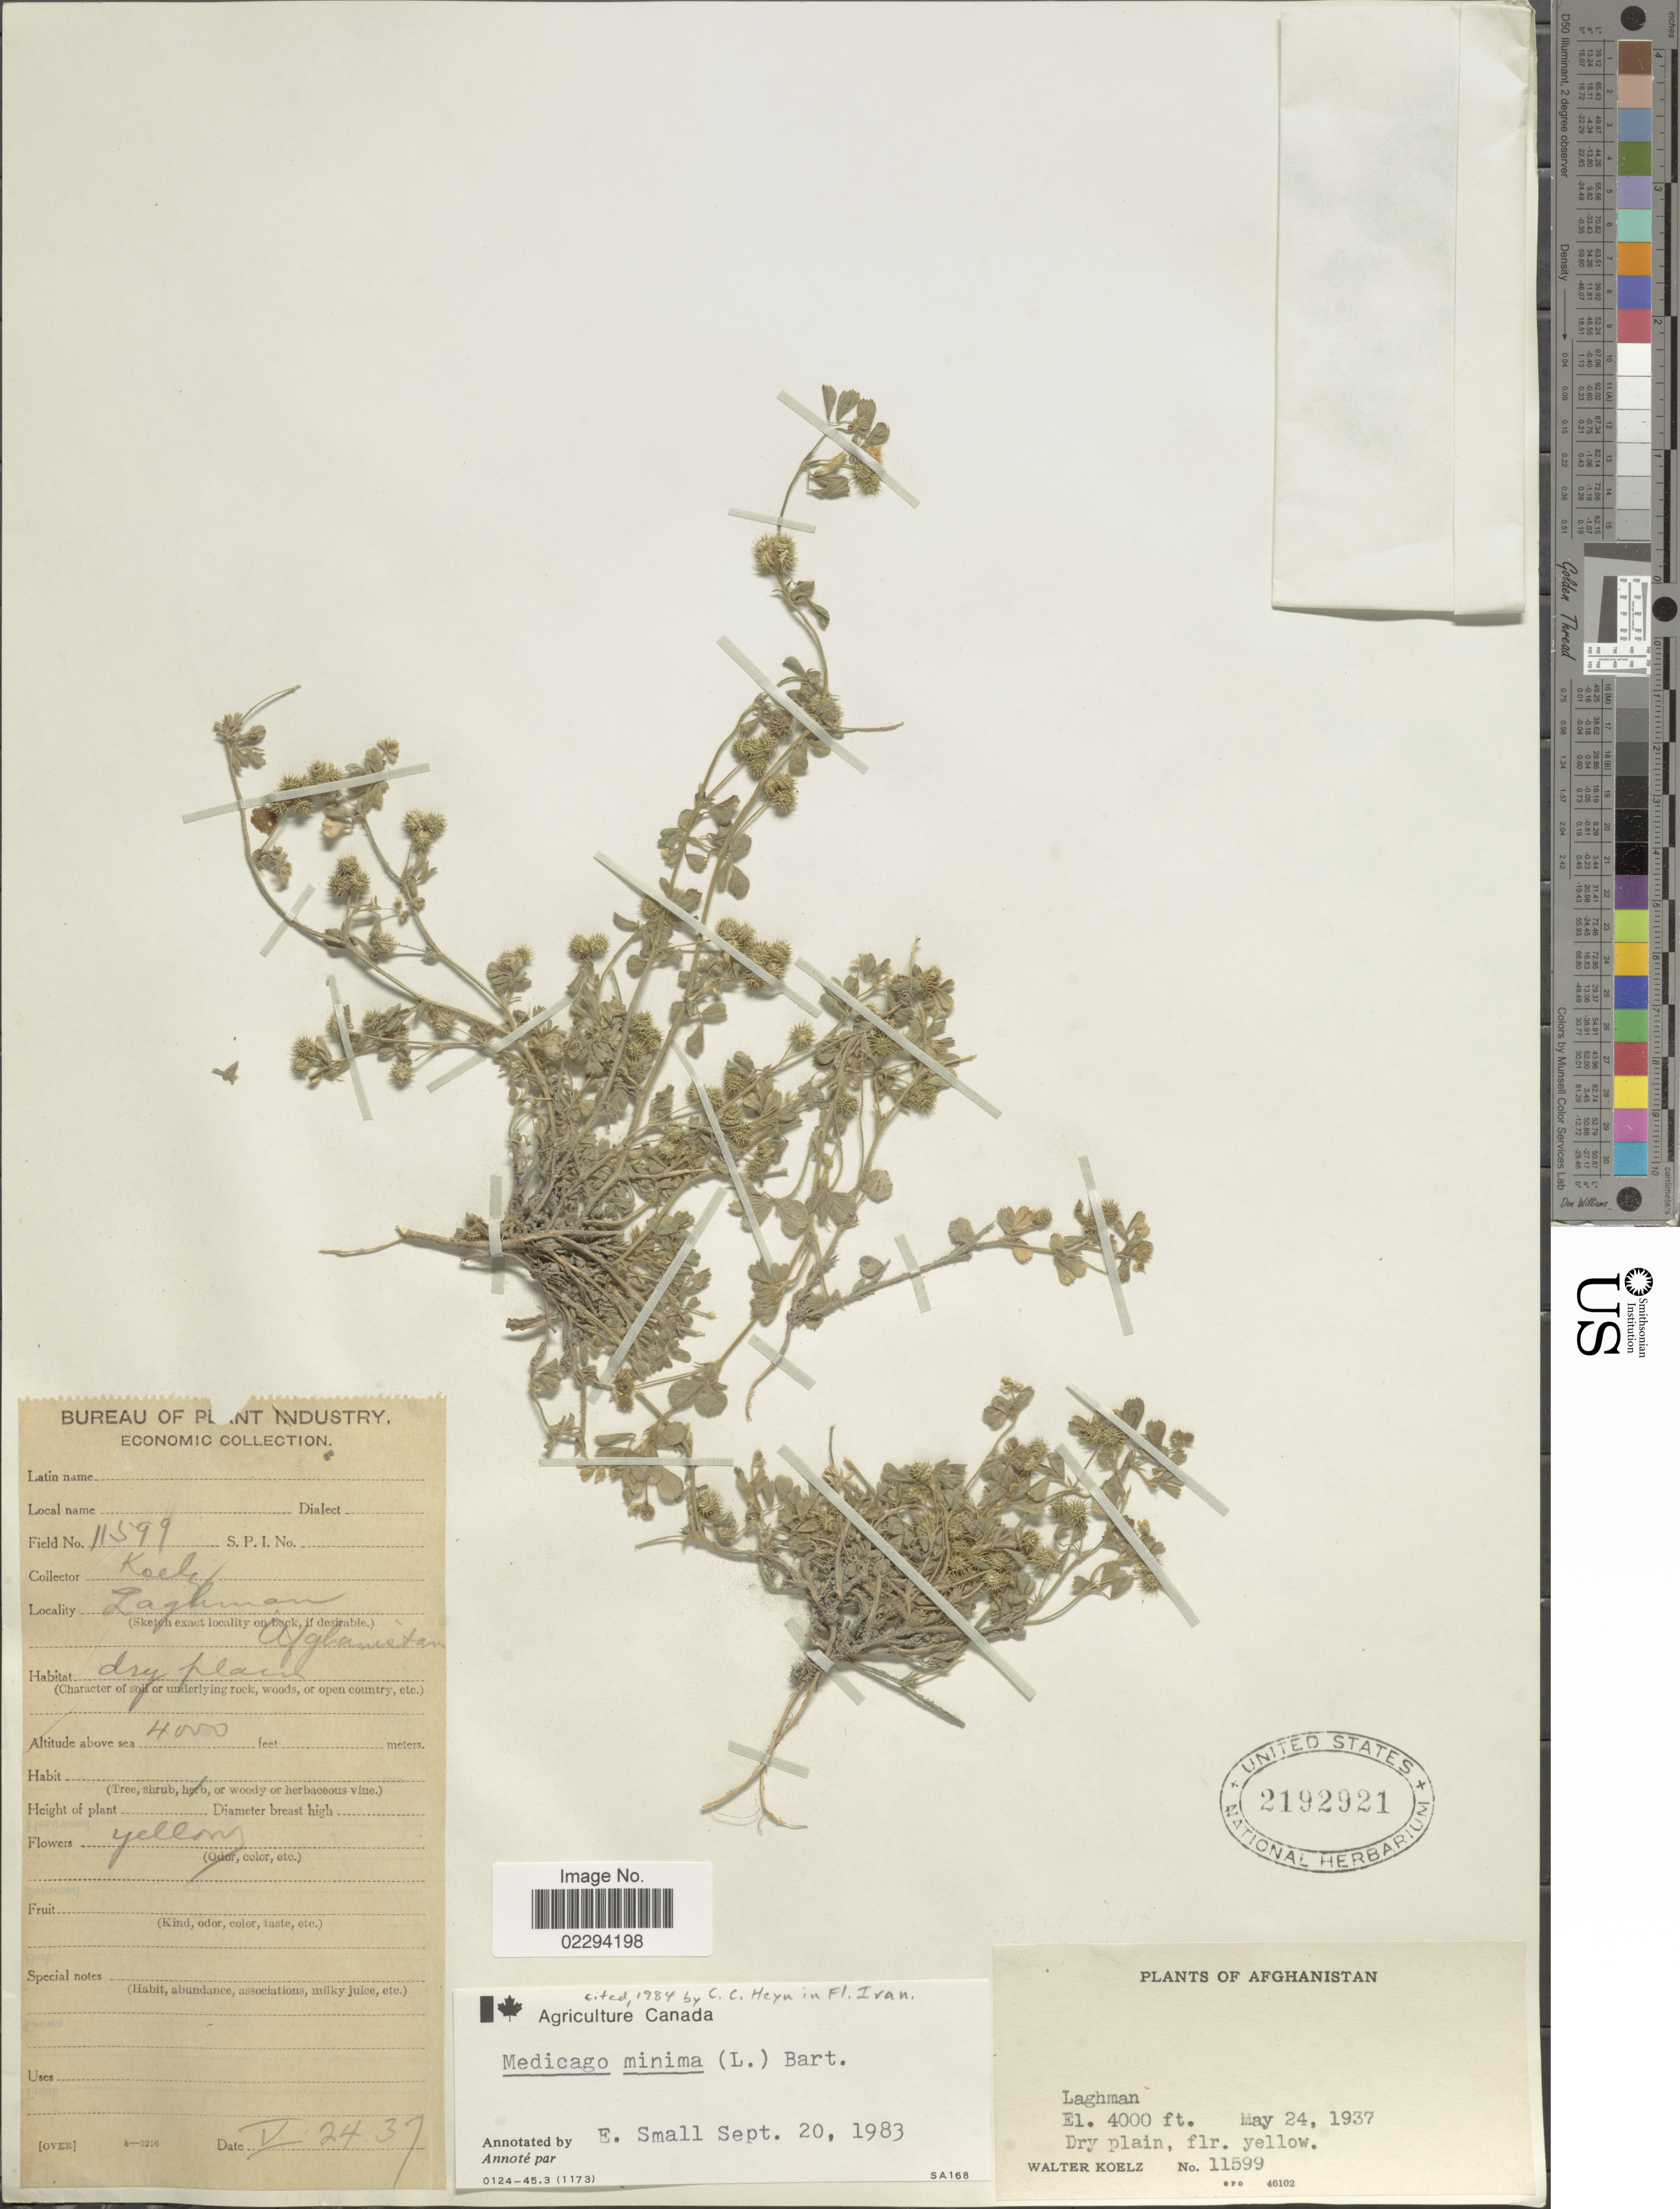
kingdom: Plantae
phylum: Tracheophyta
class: Magnoliopsida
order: Fabales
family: Fabaceae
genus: Medicago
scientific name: Medicago minima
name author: Lam.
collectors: W. N. Koelz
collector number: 11599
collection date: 1937-05-24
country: Afghanistan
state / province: Laghman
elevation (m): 1219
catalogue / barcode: US 2192921